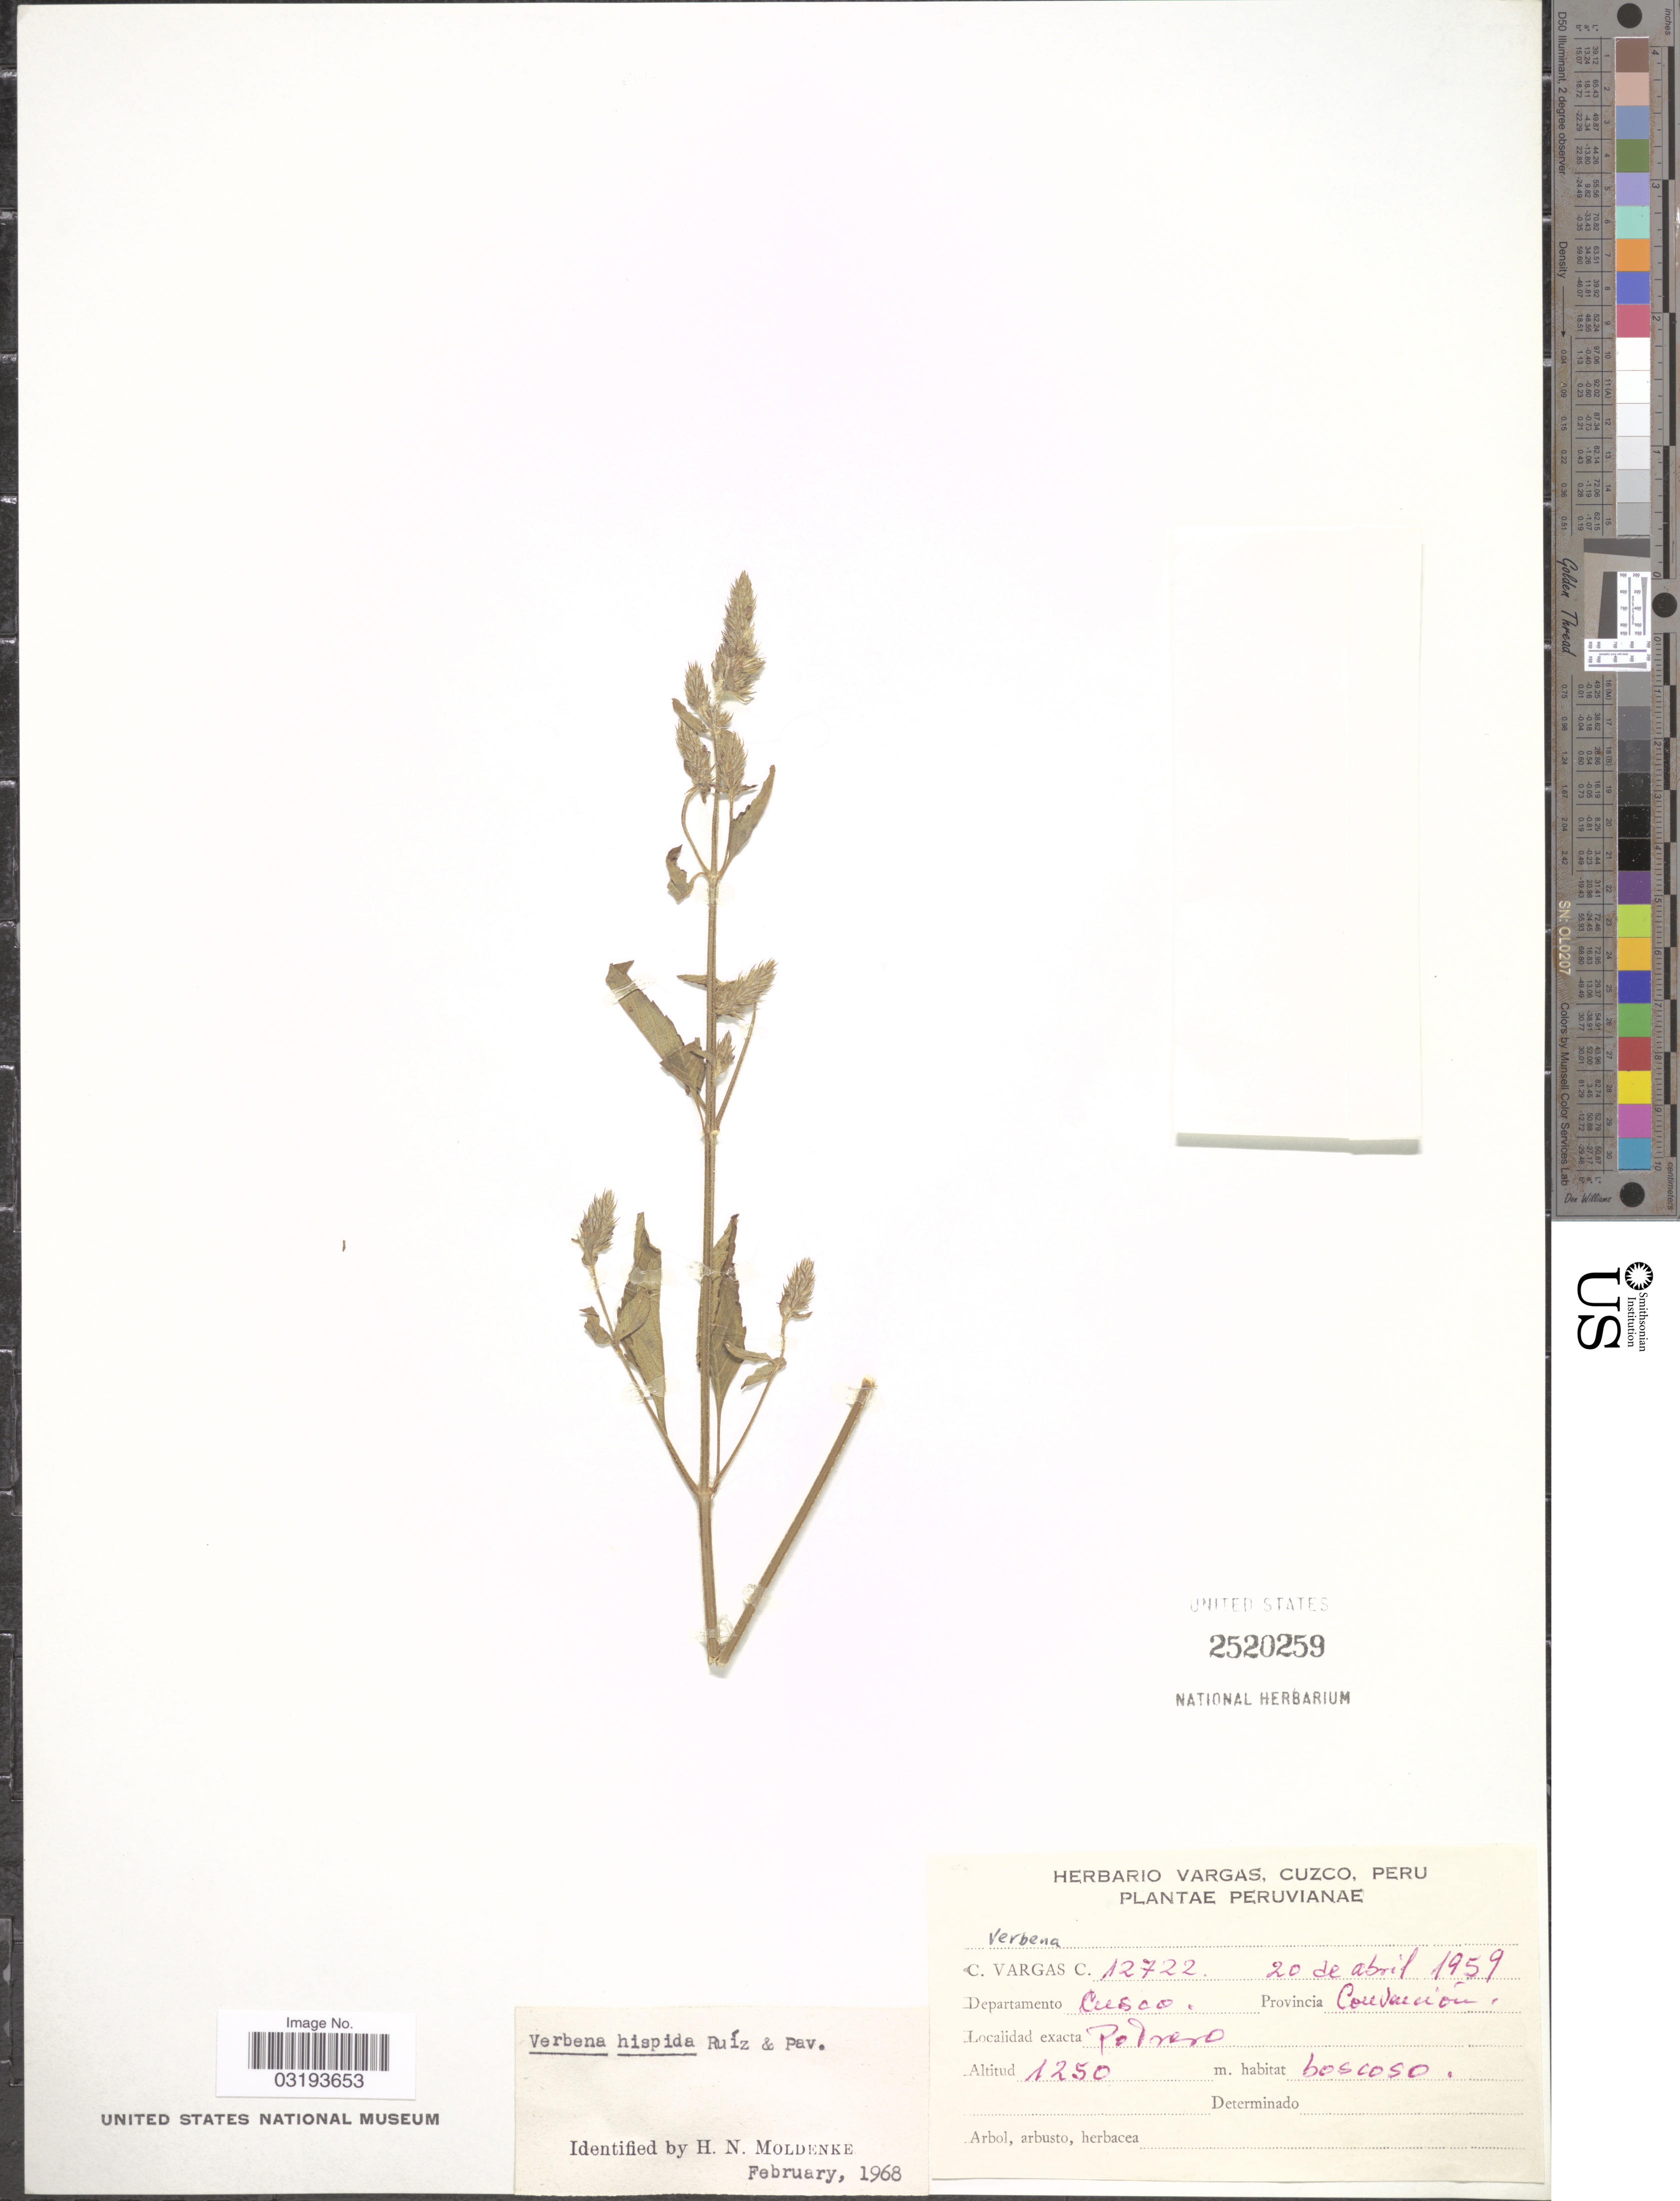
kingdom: Plantae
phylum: Tracheophyta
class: Magnoliopsida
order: Lamiales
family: Verbenaceae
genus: Verbena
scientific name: Verbena hispida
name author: Ruiz & Pav.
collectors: C. Vargas Calderón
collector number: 12722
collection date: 1959-04-20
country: Peru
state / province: Cusco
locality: Departamento Cusco. Provincia Convención.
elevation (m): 1250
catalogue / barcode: US 2520259